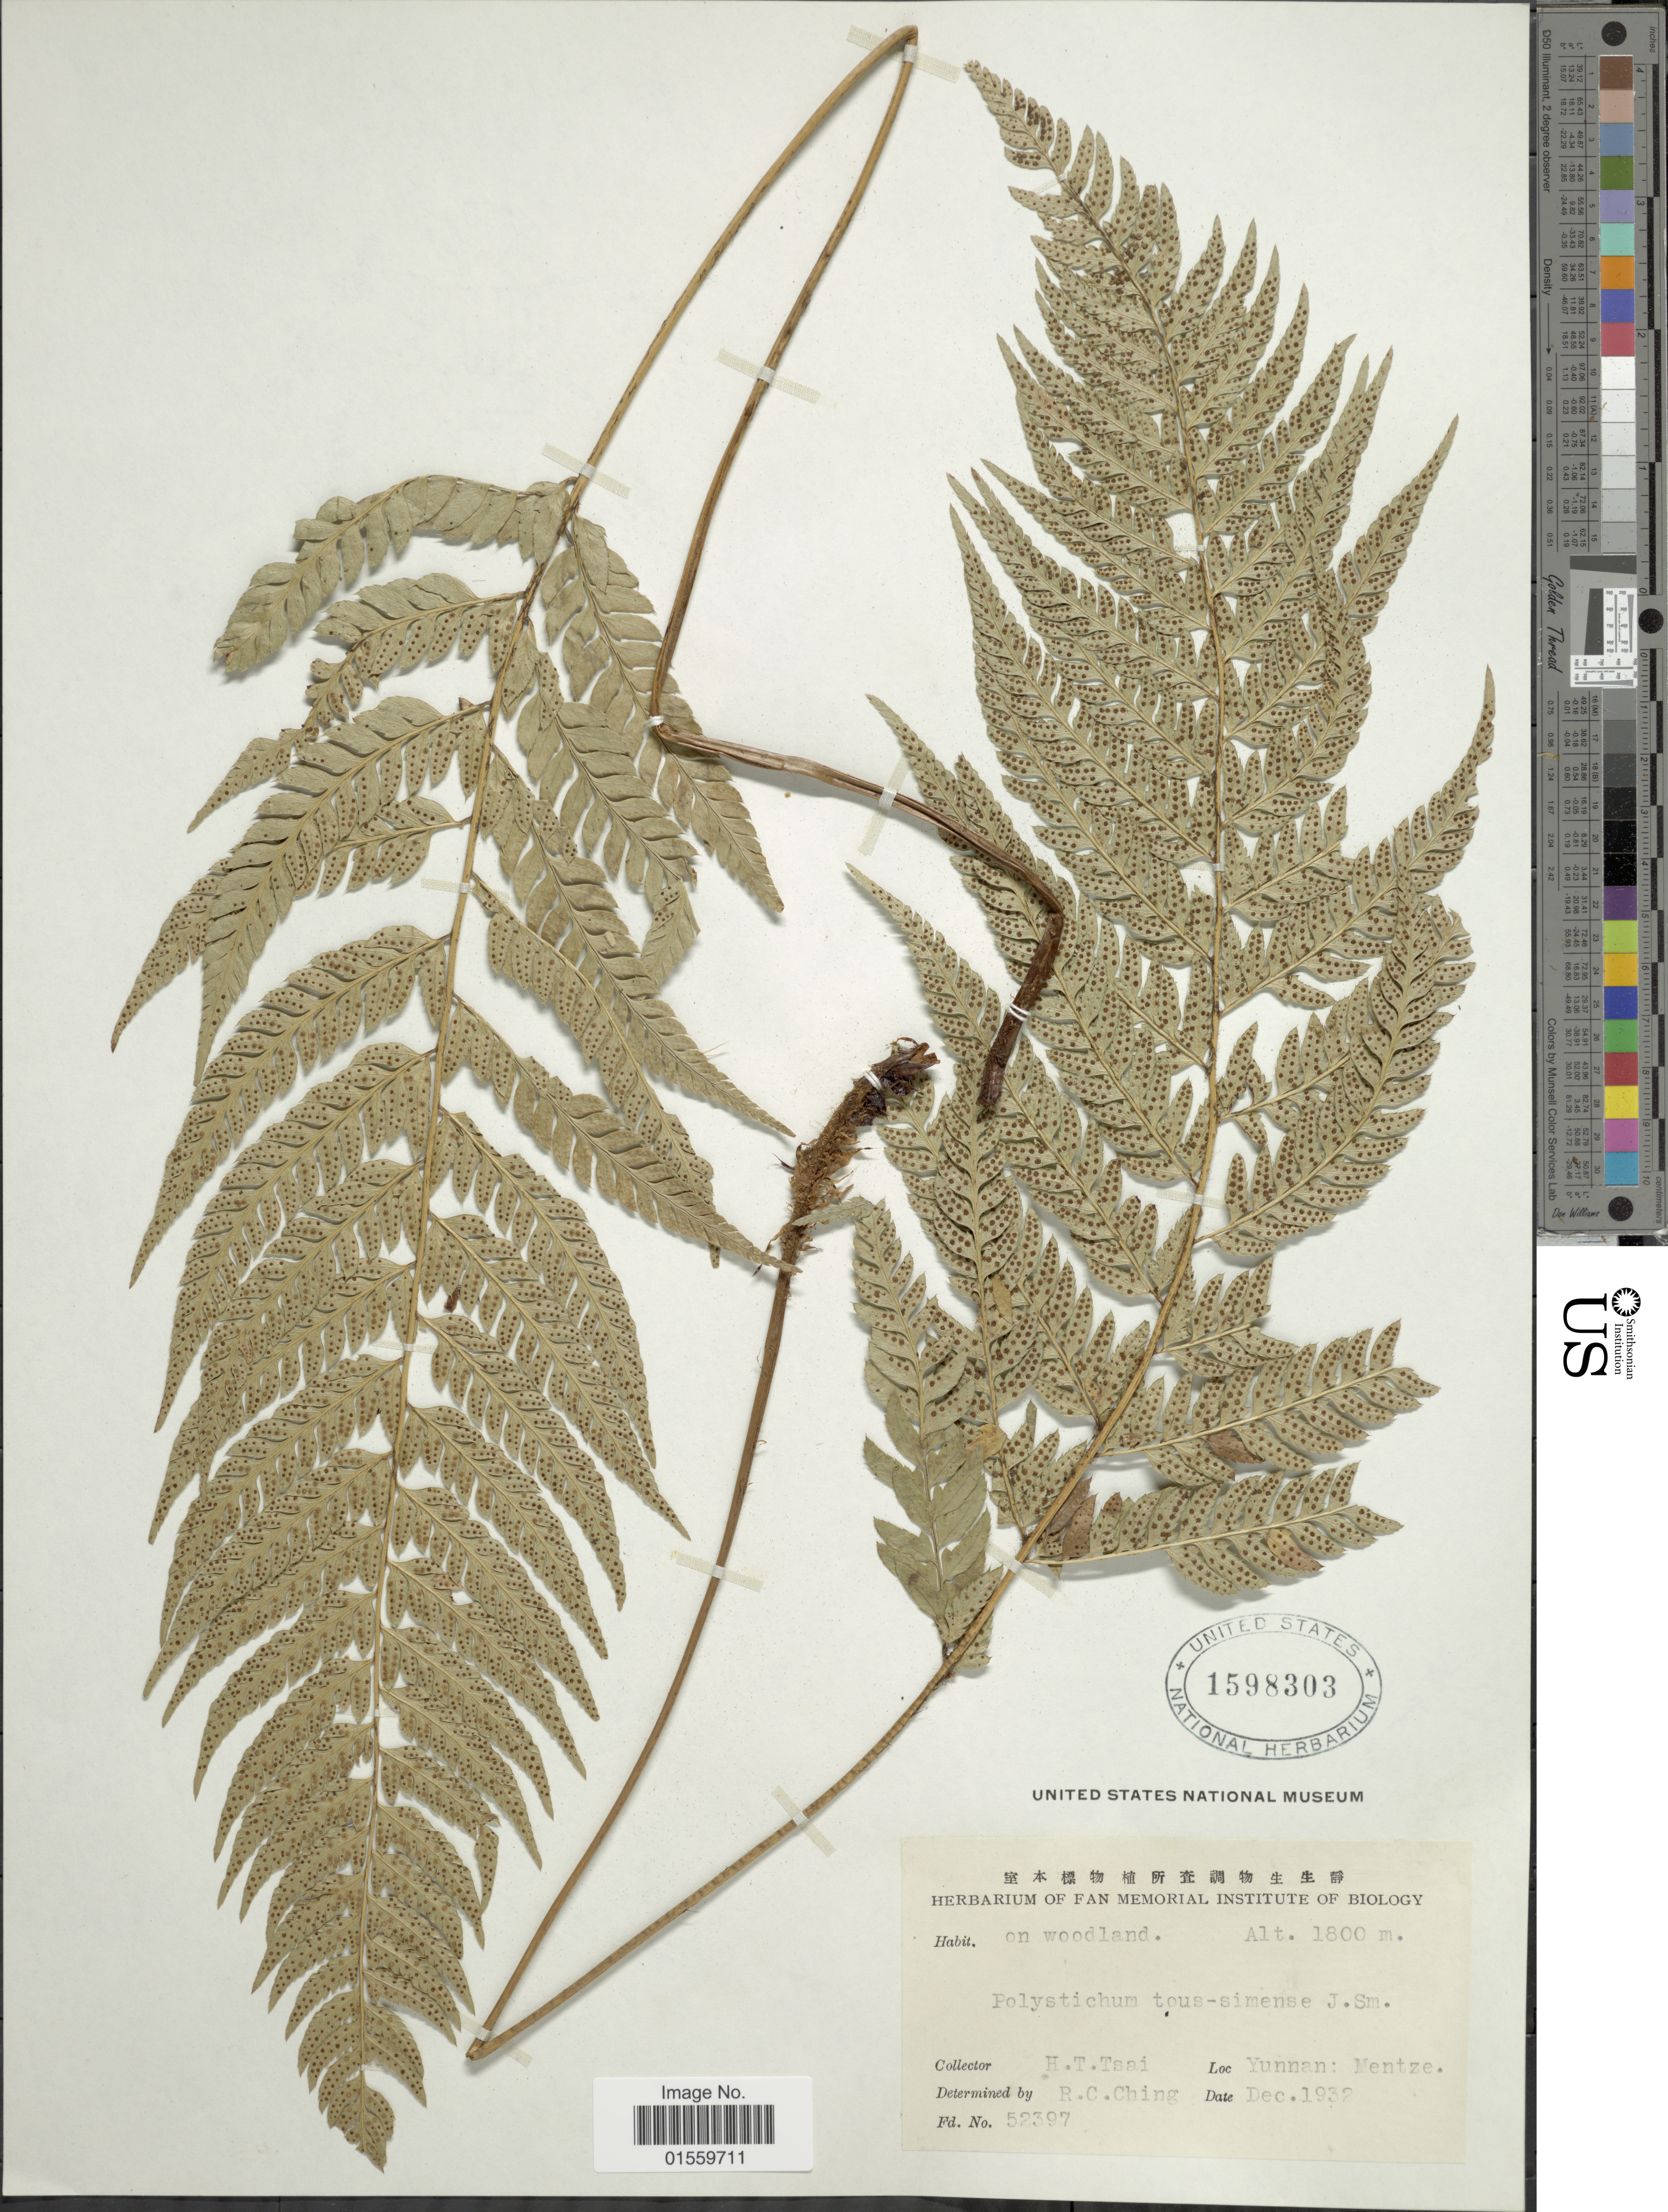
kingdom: Plantae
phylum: Tracheophyta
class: Polypodiopsida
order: Polypodiales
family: Dryopteridaceae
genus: Polystichum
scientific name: Polystichum tsus-simense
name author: (Hook.) J. Sm.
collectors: R. C. Ching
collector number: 52397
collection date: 1932-12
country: China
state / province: Yunnan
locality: Yunnan: Mentze.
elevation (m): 1800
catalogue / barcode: US 1598303